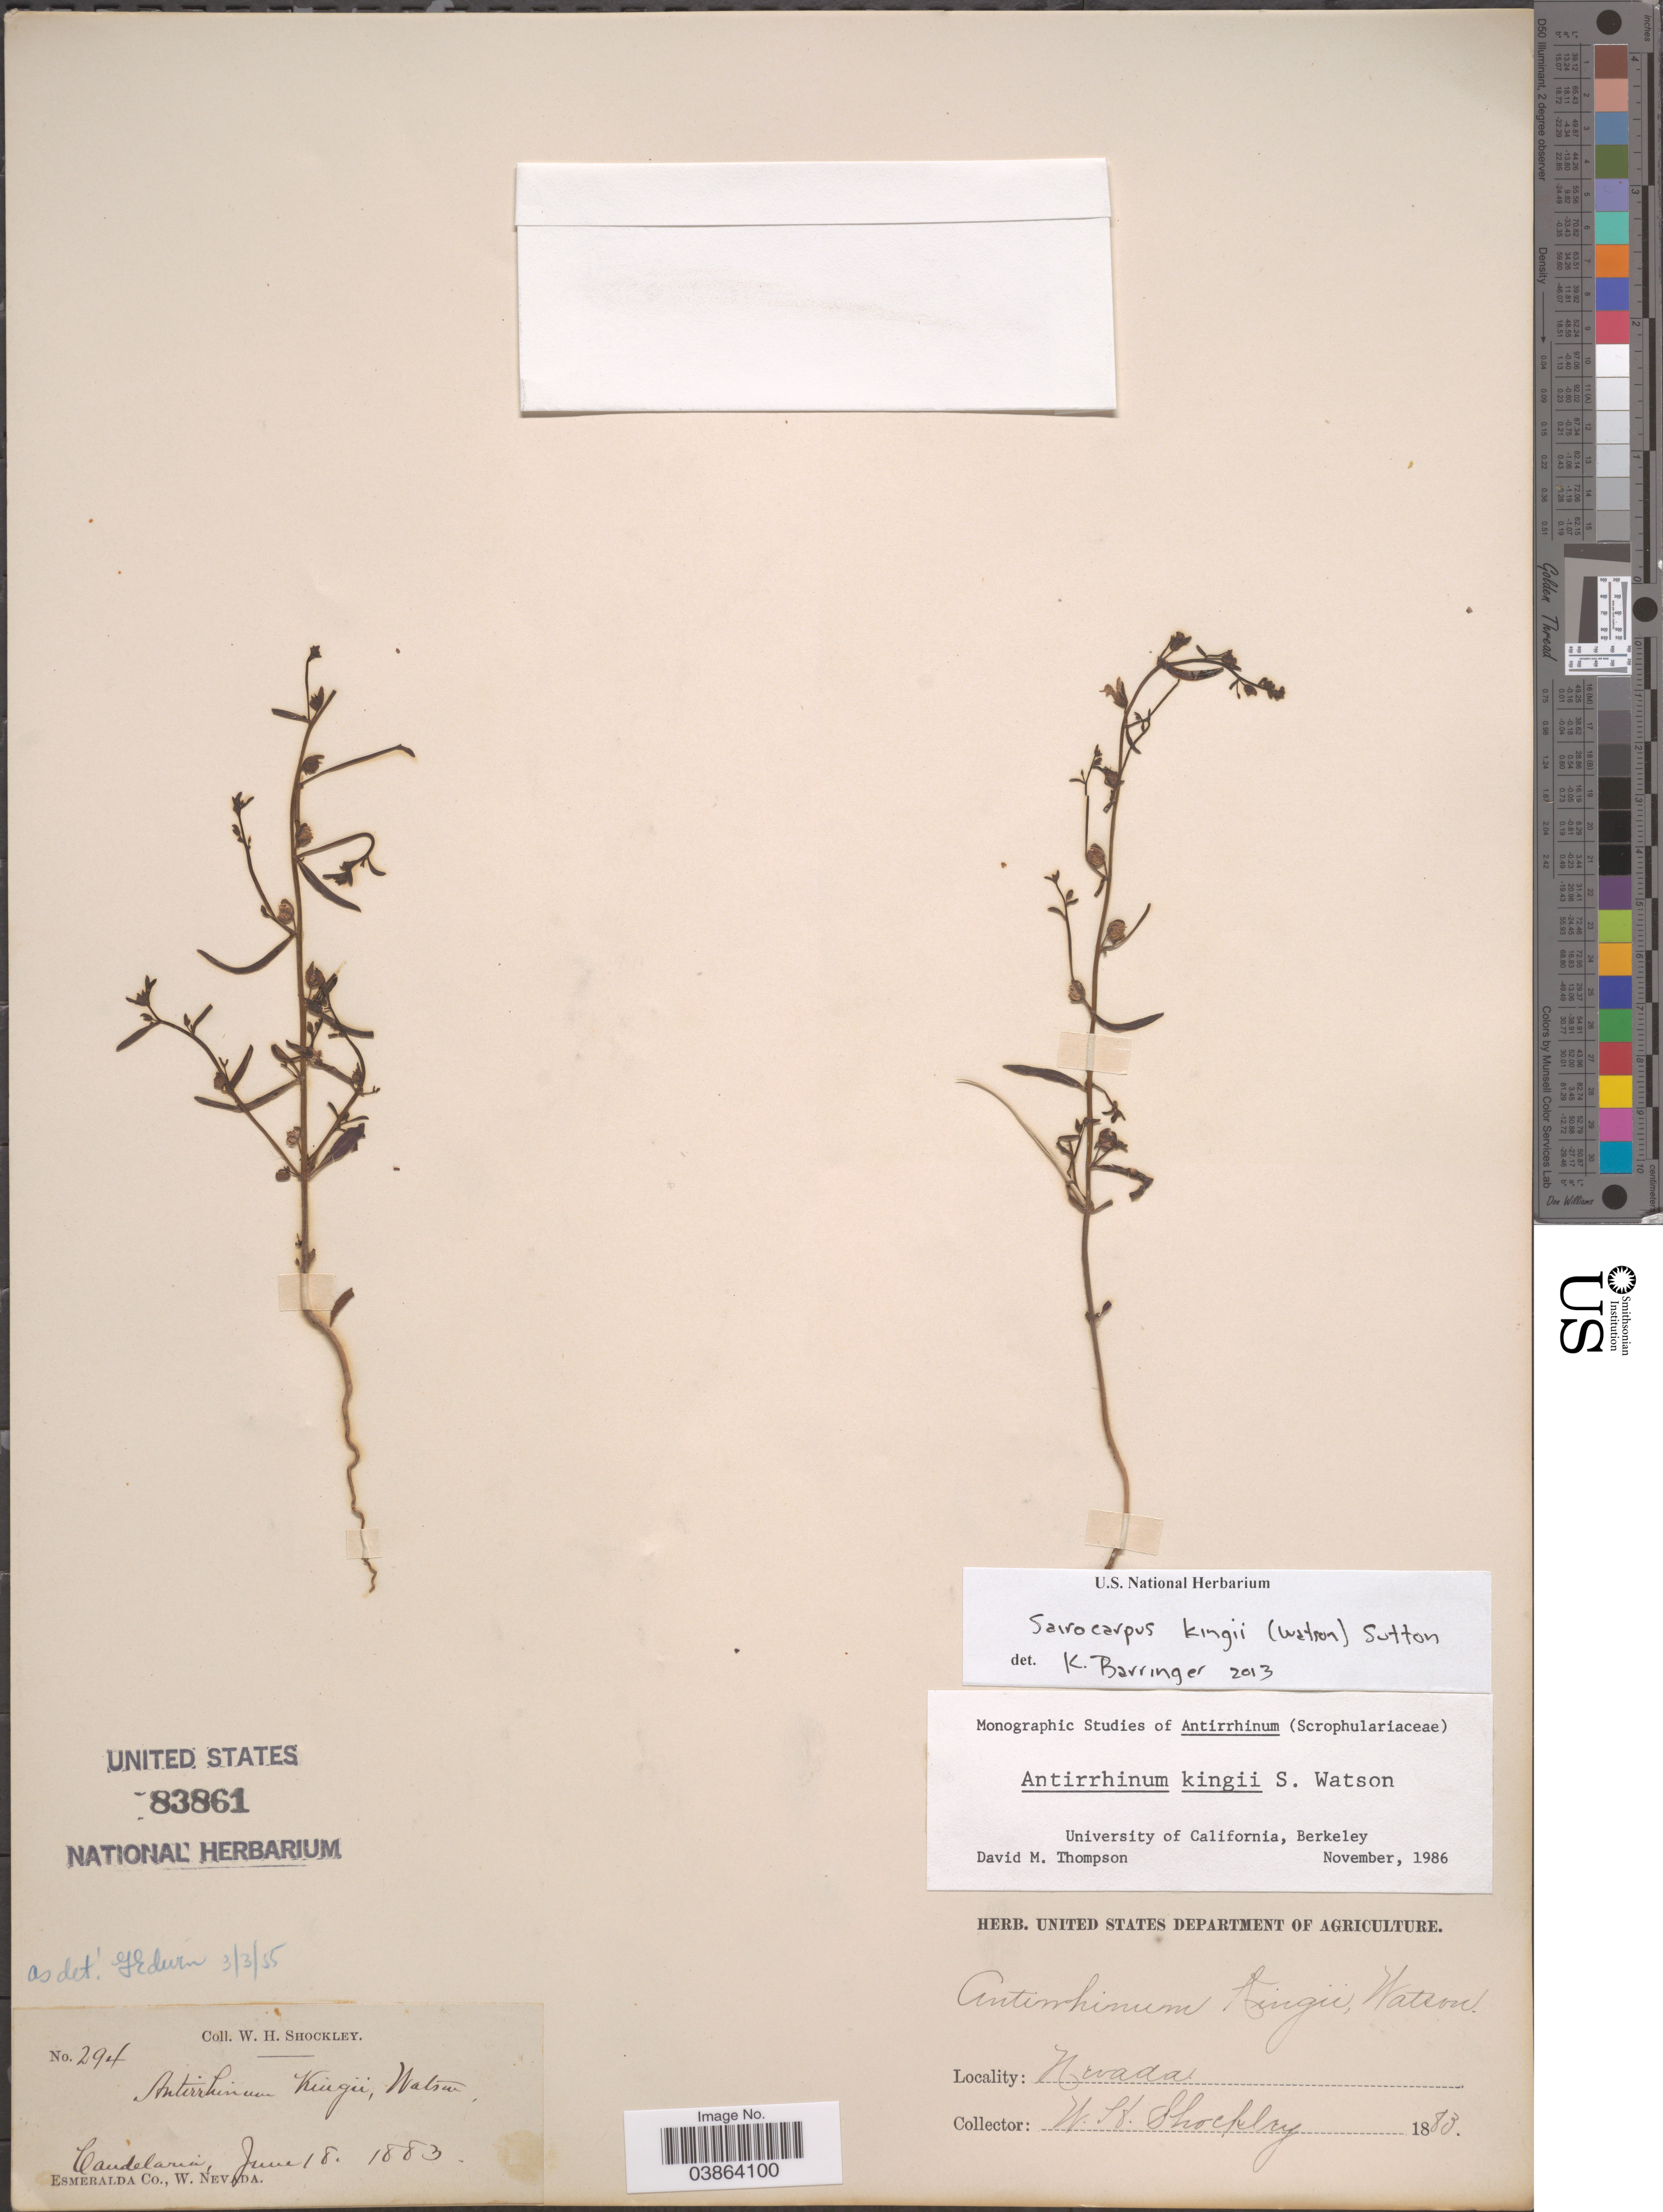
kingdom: Plantae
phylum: Tracheophyta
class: Magnoliopsida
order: Lamiales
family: Plantaginaceae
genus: Sairocarpus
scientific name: Sairocarpus kingii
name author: (S. Watson) D.A. Sutton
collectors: W. Shockley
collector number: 294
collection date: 1883-06-18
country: United States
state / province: Nevada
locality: Candelaria. Esmeralda Co. W. Nevada.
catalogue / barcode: US 83861